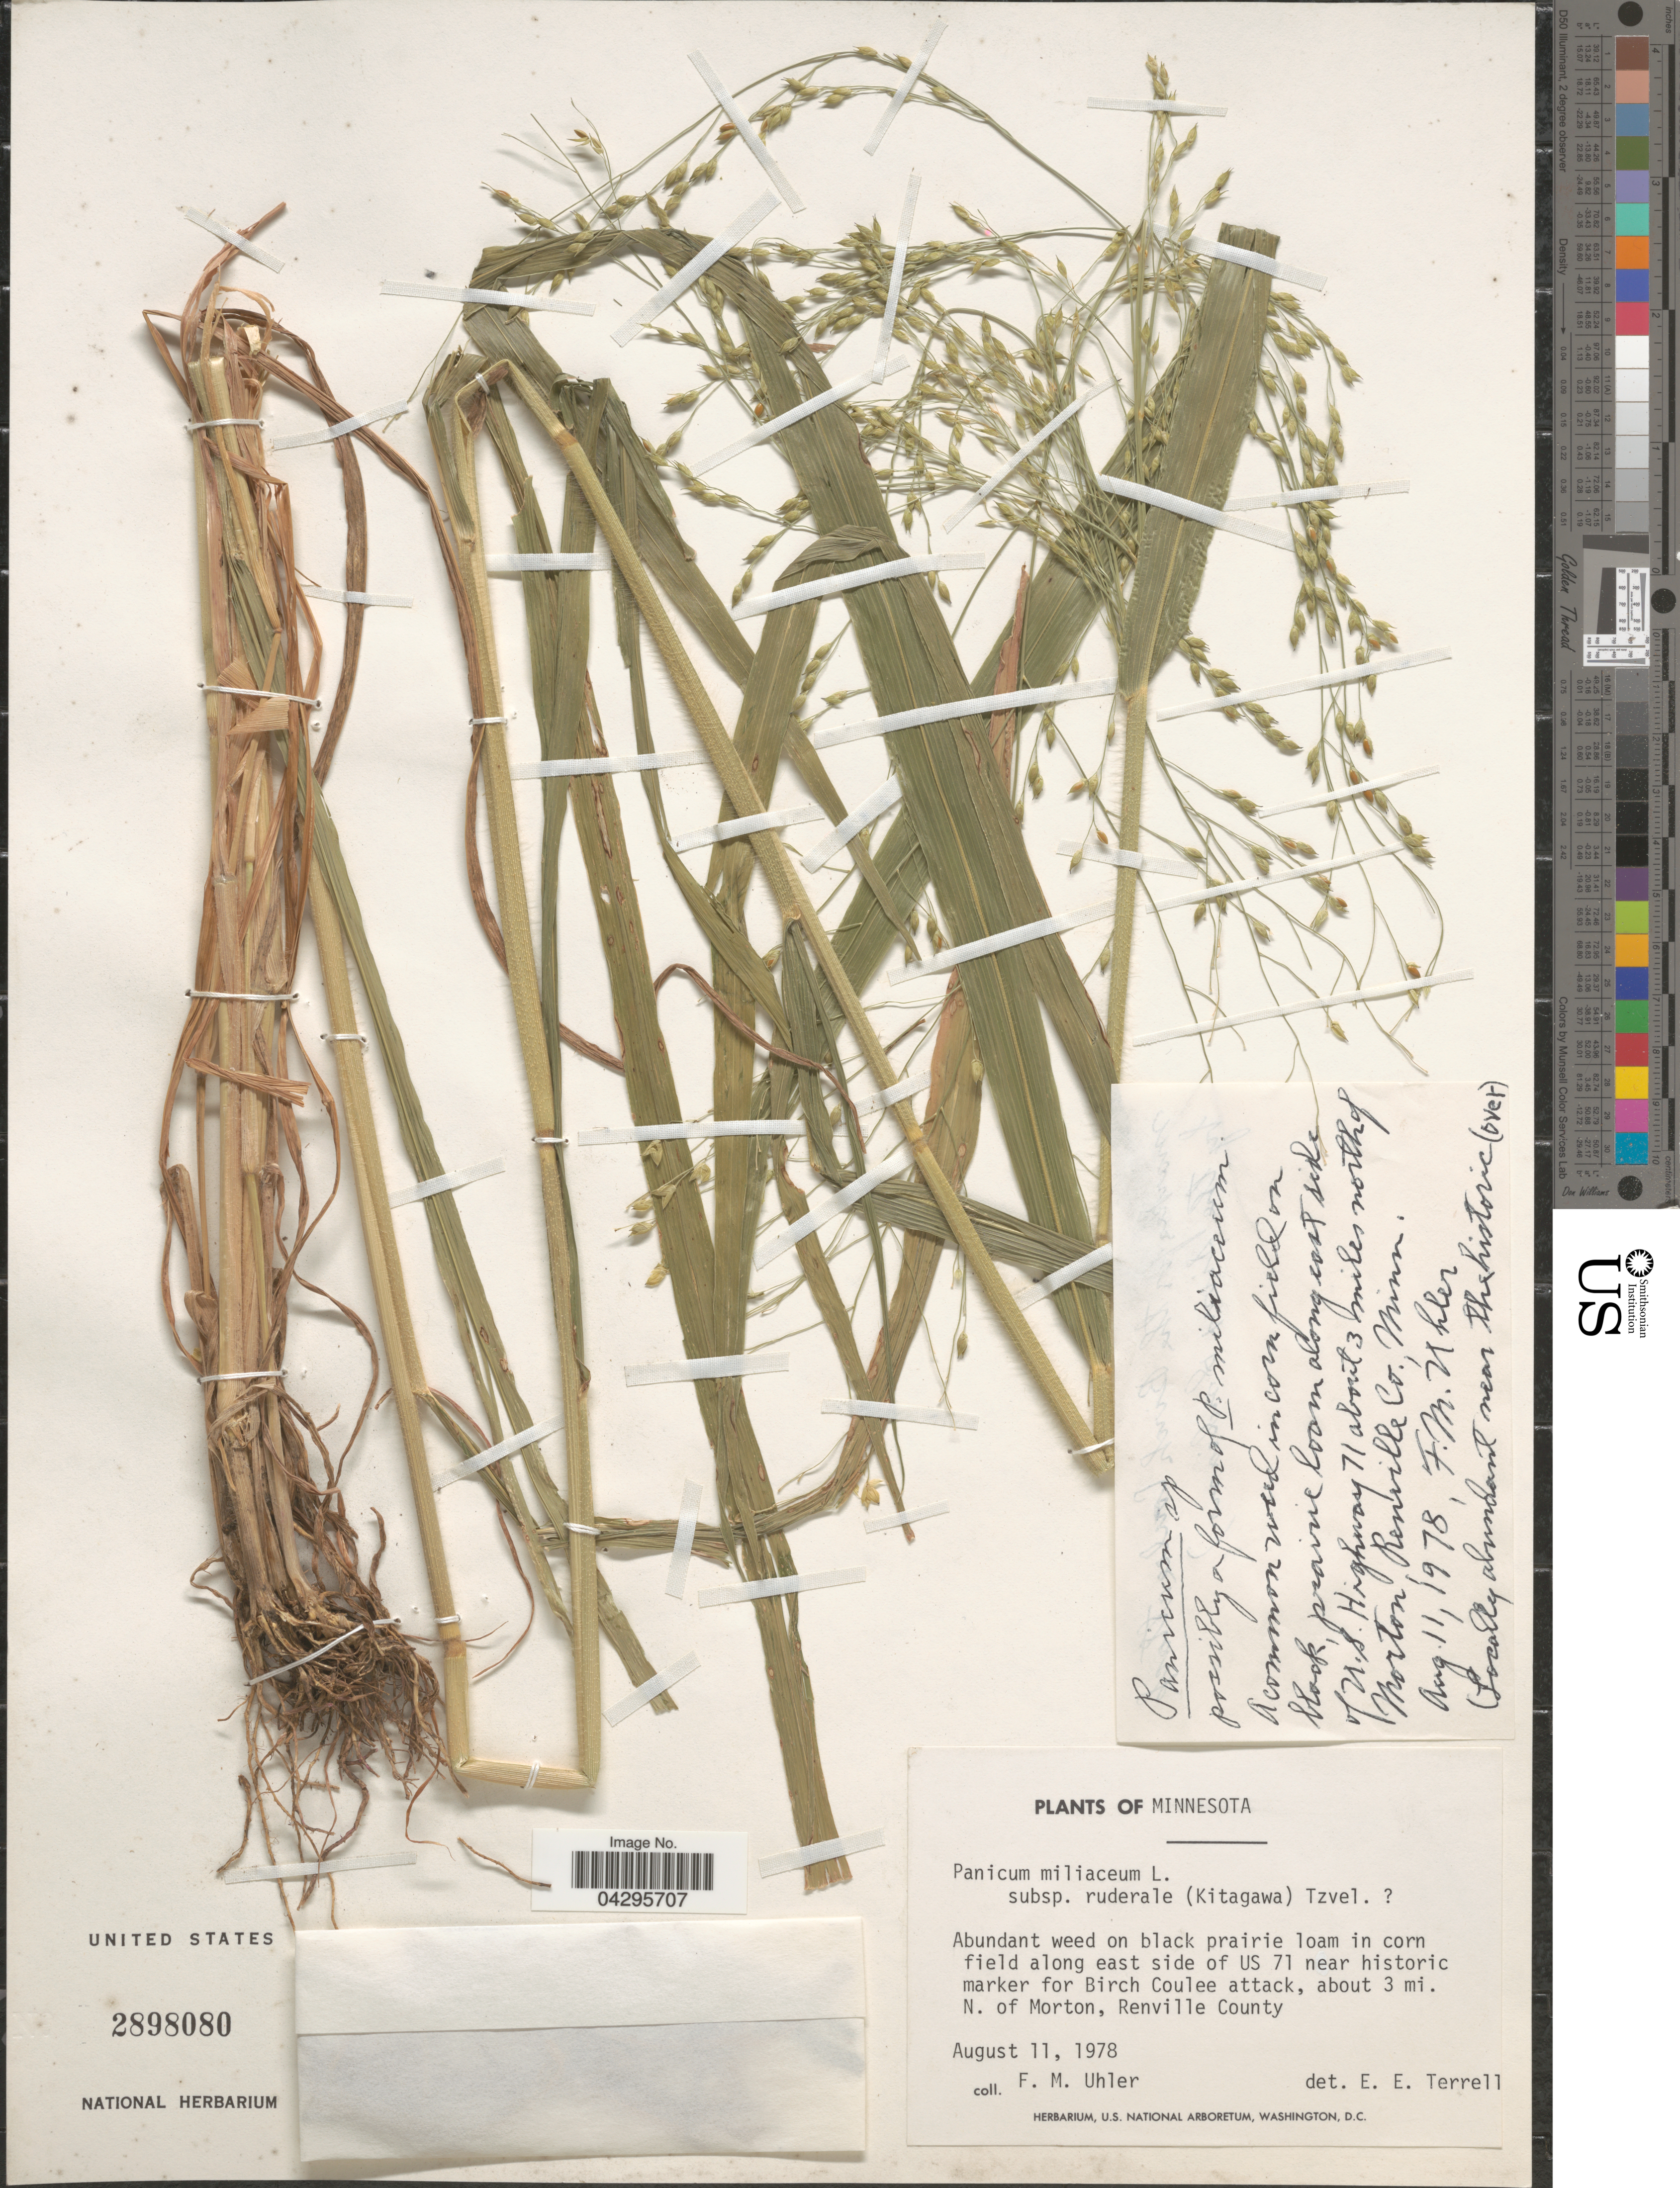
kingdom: Plantae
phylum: Tracheophyta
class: Liliopsida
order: Poales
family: Poaceae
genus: Panicum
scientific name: Panicum miliaceum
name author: L.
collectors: F. M. Uhler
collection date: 1978-08-11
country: United States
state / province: Minnesota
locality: Abundant weed on black prairie loam in corn field along east side of US 71 near historic marker for Birch Coulee attack, about 3 mi. N. of Morton, Renville County. A common weed in corn field on black, prairie loam along east side of U.S. Highway 71 about 3 miles north of Norton, Renville Co.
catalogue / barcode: US 2898080